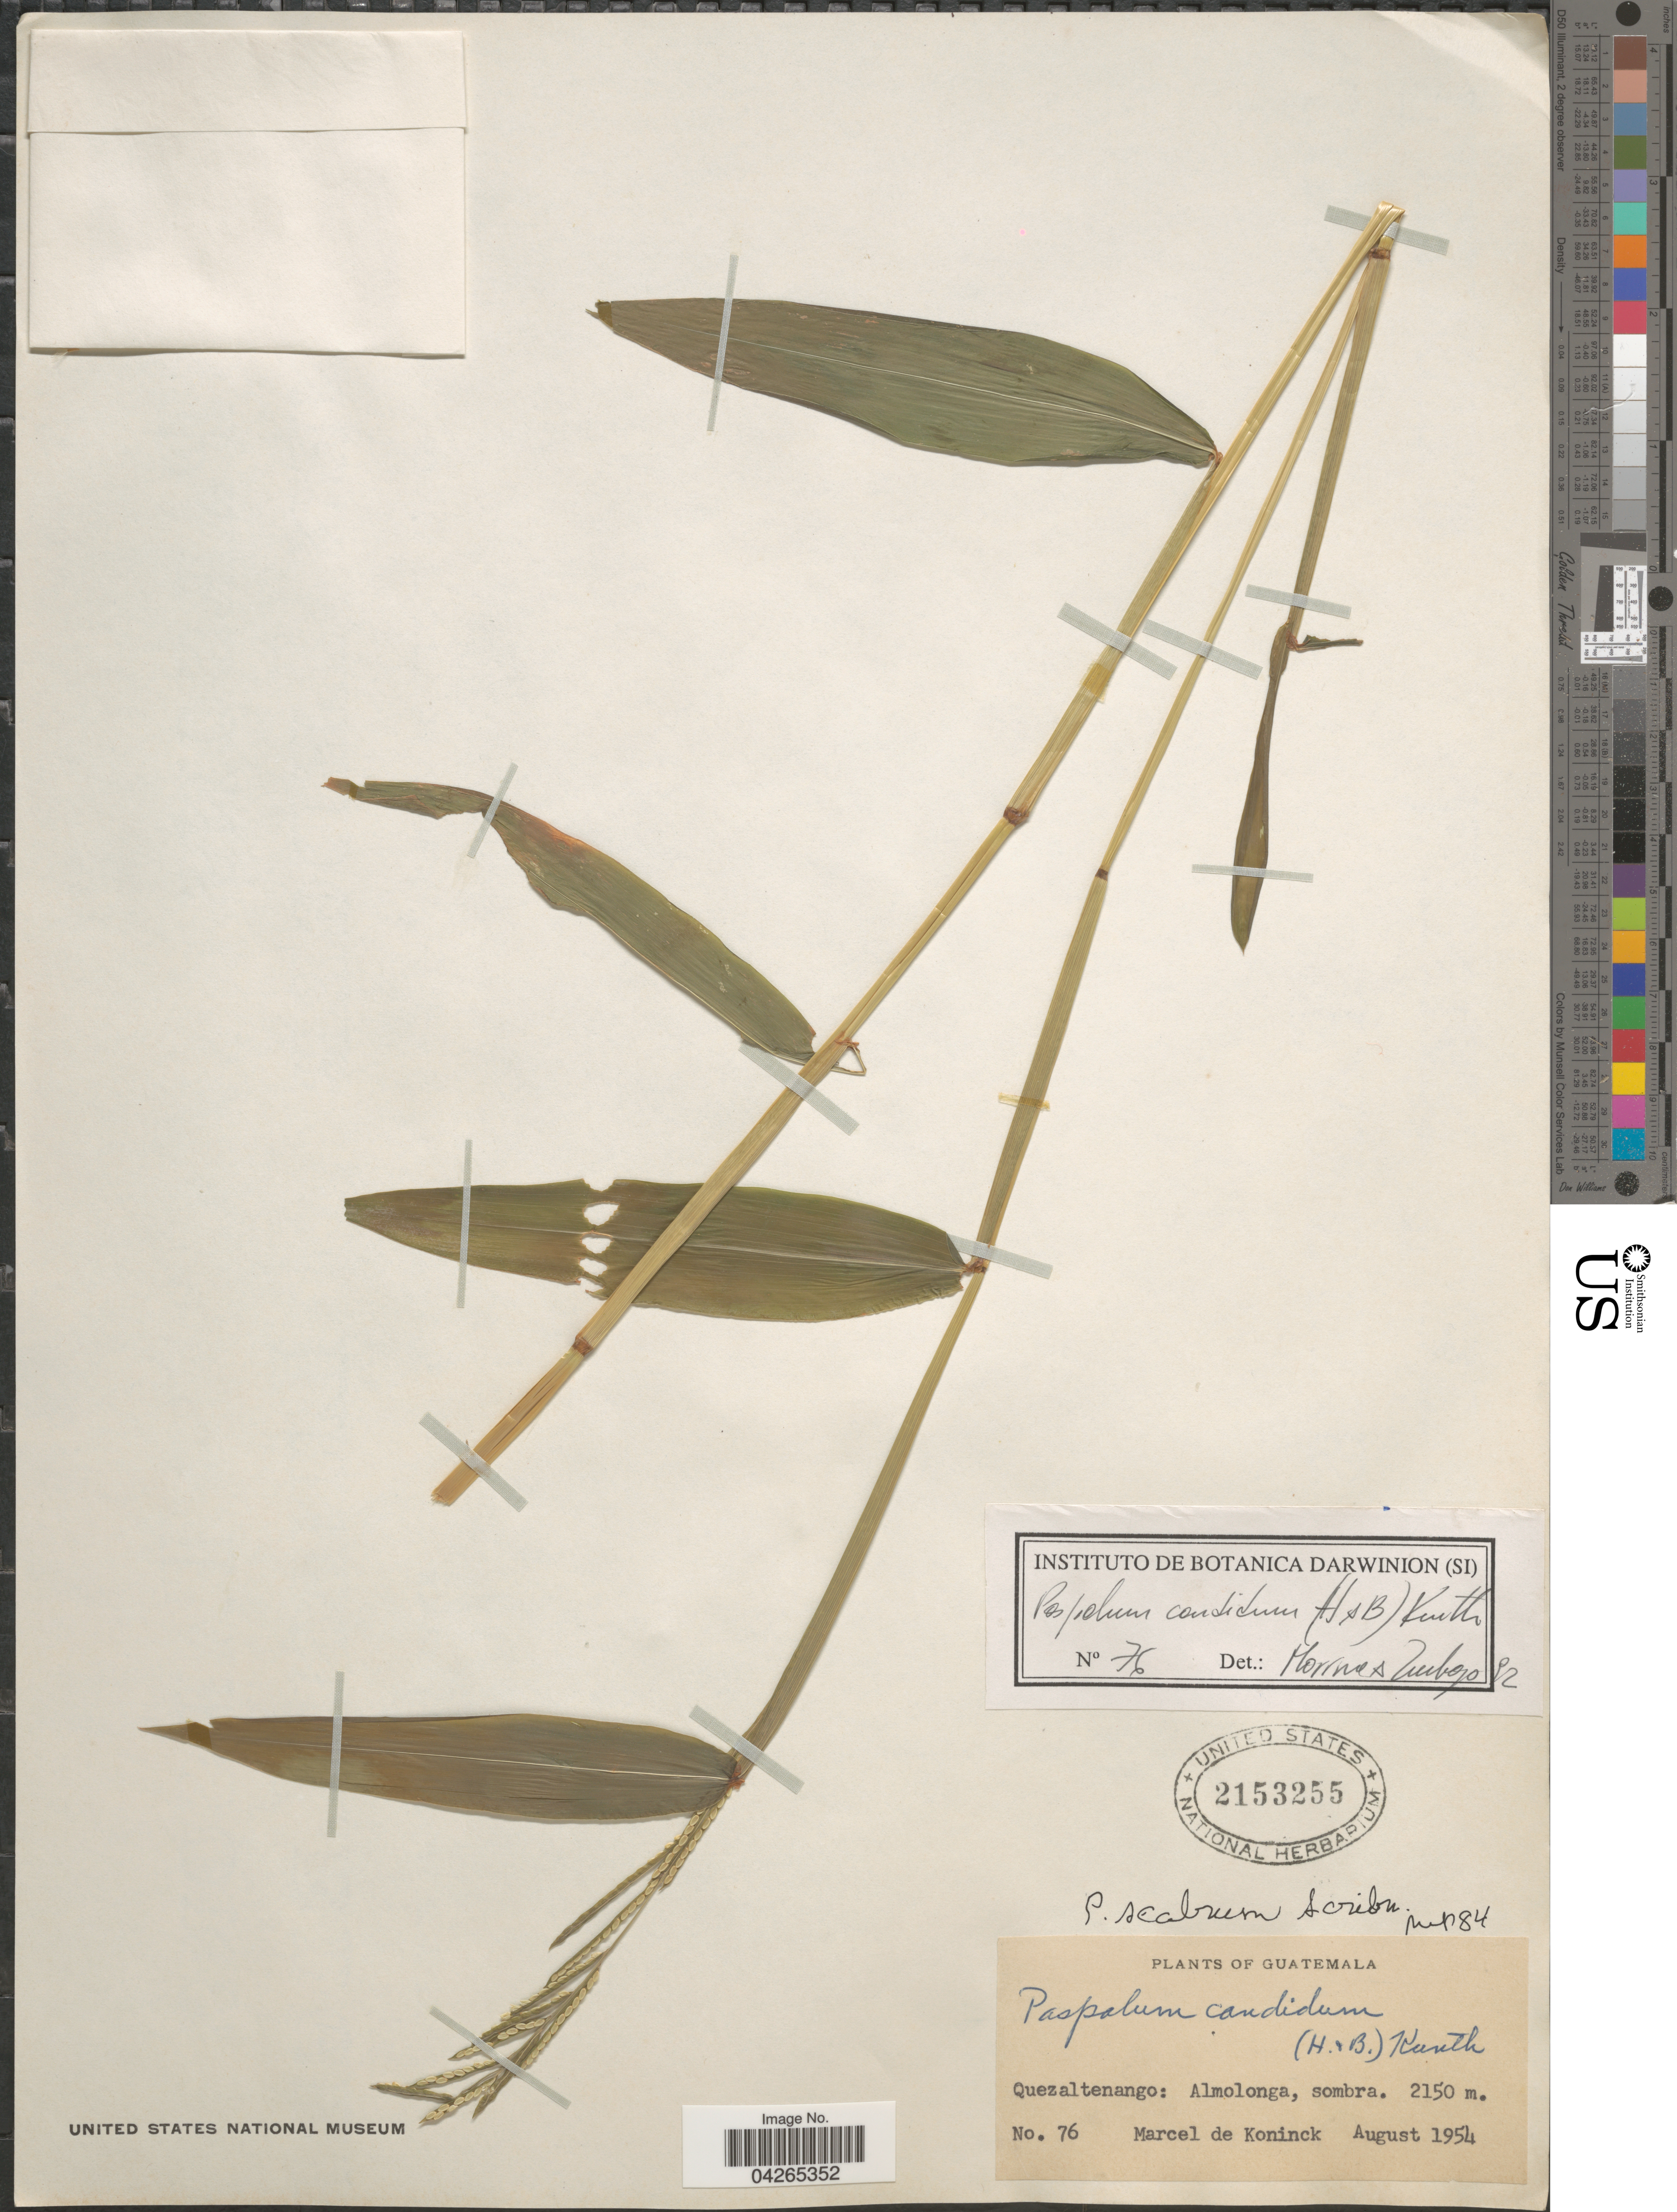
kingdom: Plantae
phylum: Tracheophyta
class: Liliopsida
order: Poales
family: Poaceae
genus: Paspalum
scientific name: Paspalum candidum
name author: (Humb. & Bonpl. ex Fleugge) Kunth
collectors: M. Koninck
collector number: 76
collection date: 1954-08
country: Guatemala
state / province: Quetzaltenango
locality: Almolonga, sombra.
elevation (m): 2150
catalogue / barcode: US 2153255